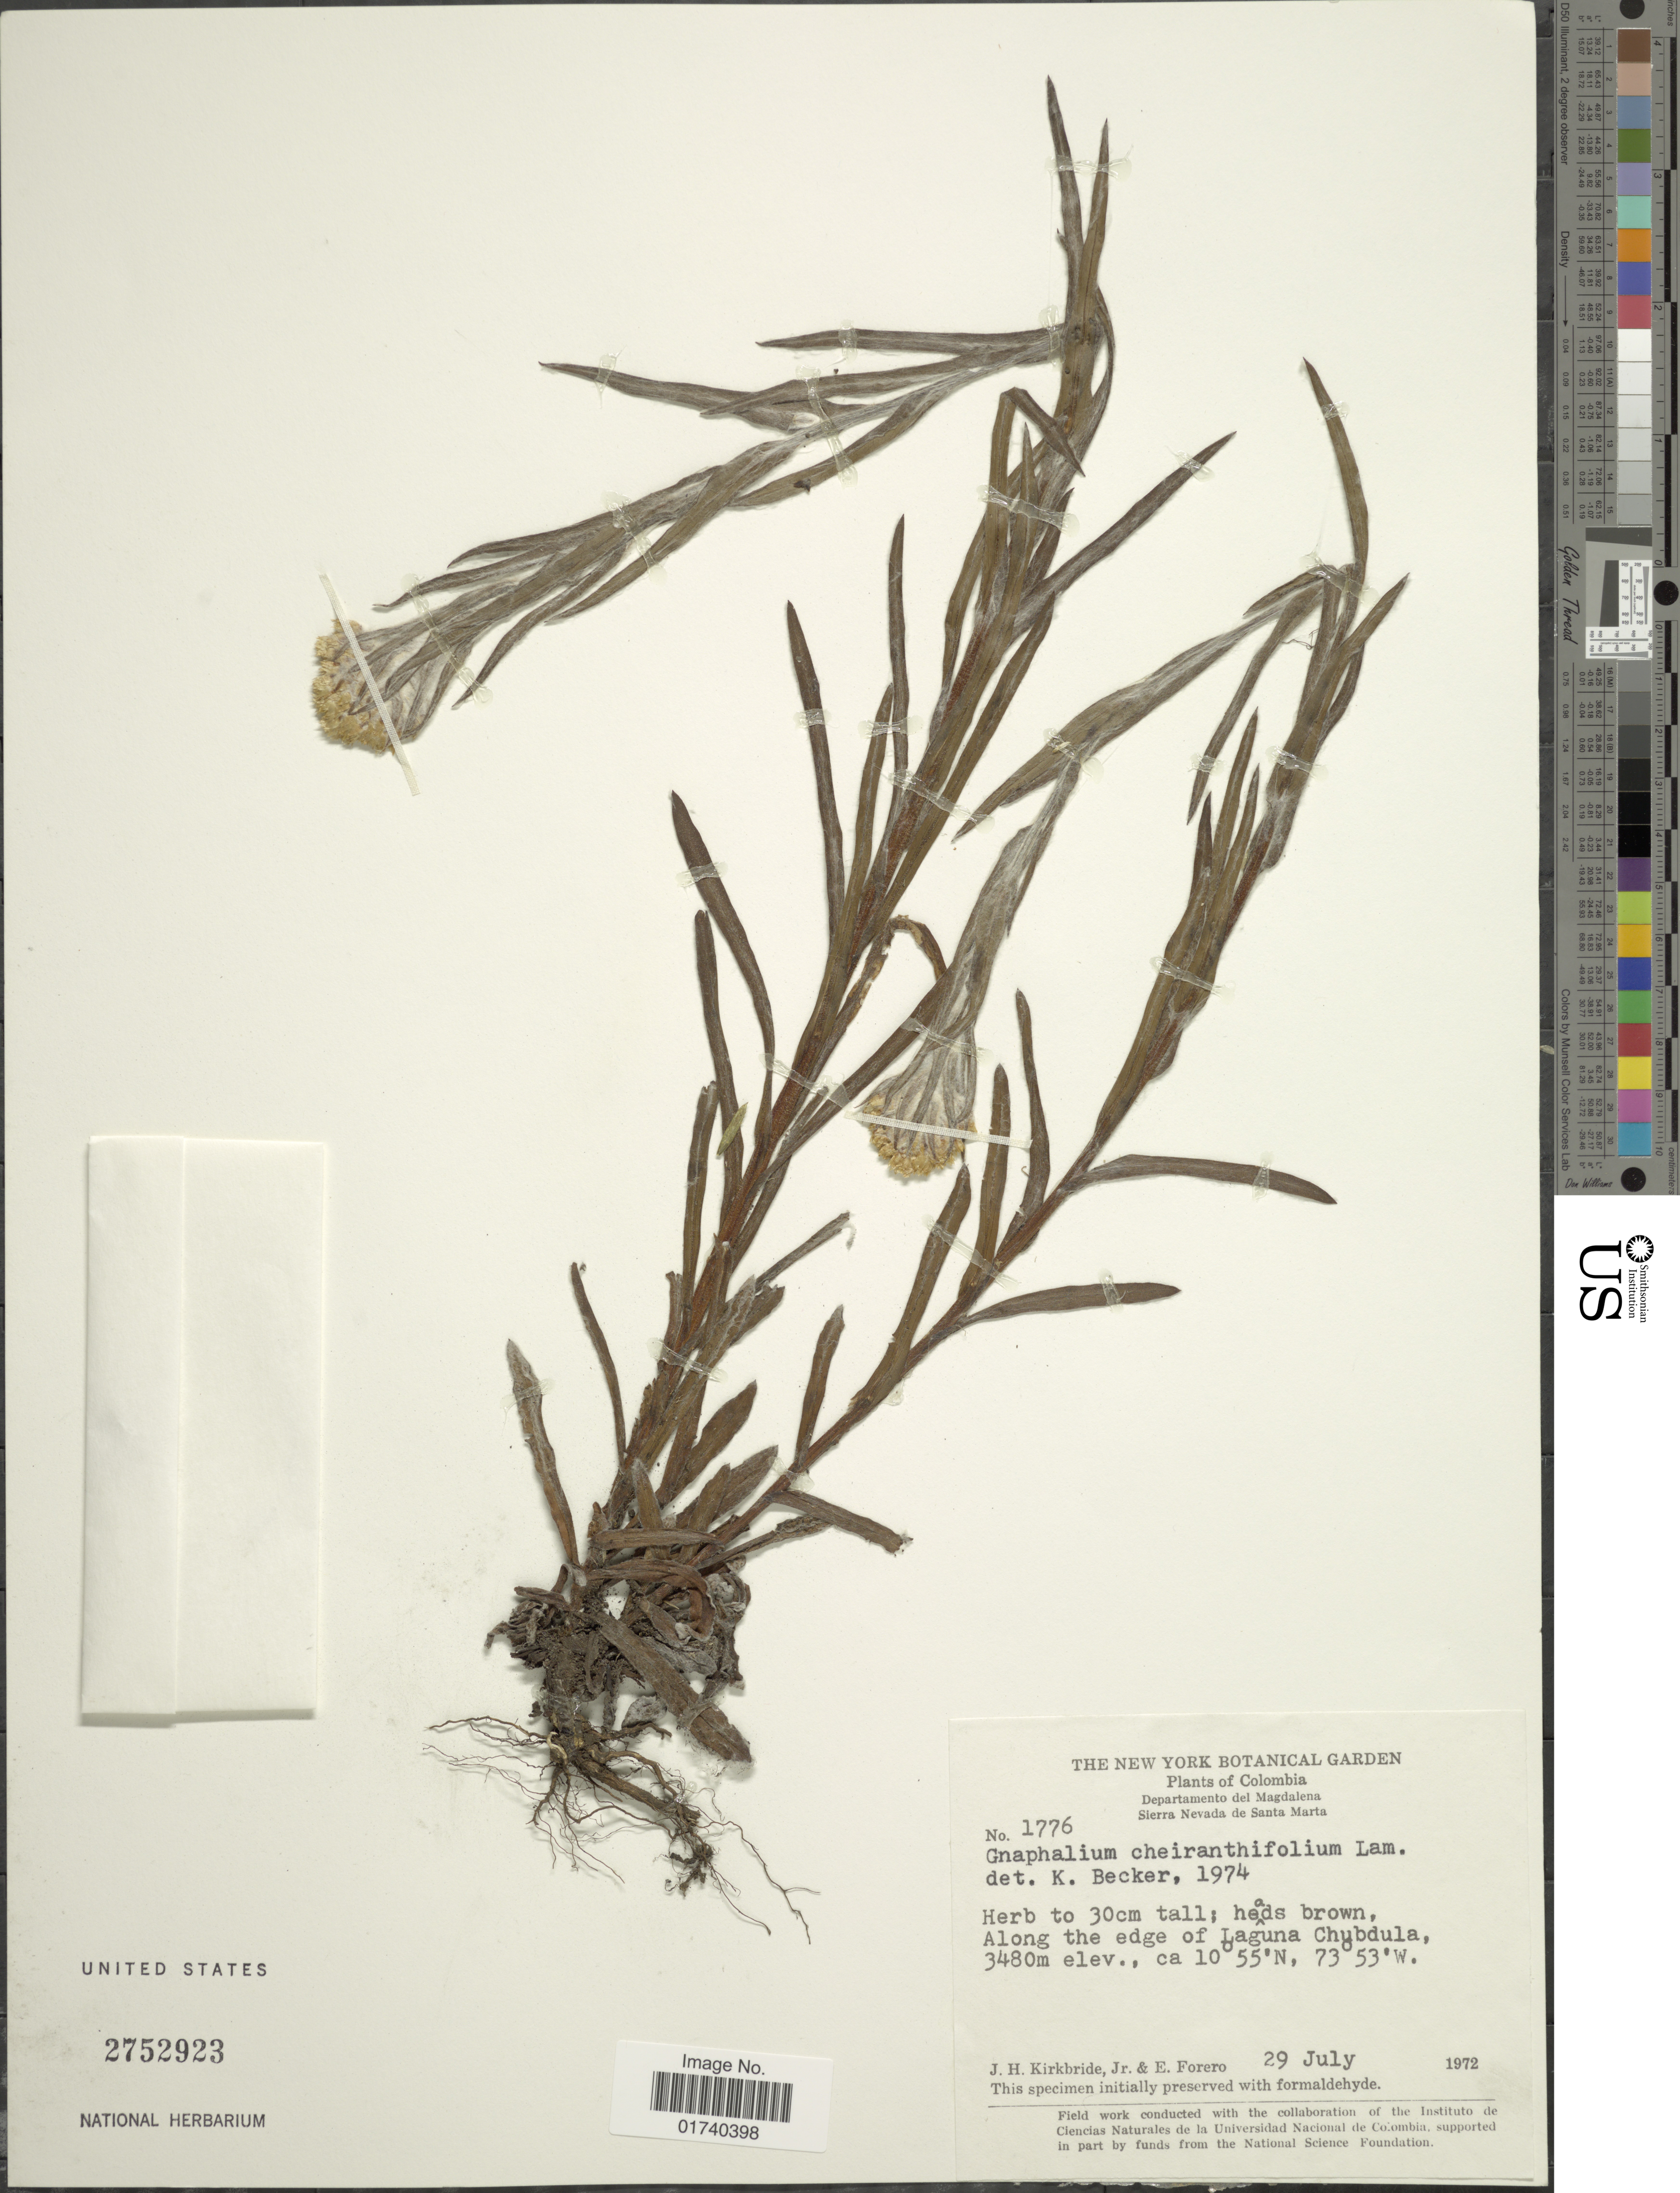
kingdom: Plantae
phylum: Tracheophyta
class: Magnoliopsida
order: Asterales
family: Asteraceae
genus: Pseudognaphalium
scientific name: Pseudognaphalium cheiranthifolium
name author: (Lam.) Hilliard & B.L. Burtt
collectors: J. H. Kirkbride & E. Ferero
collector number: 1776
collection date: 1972-07-29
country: Colombia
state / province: Magdalena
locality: Departemento del Magdalena, Sierrra Nevada de Santa Marta, Along the edge of Laguna Chubdyula.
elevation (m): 3480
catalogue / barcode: US 2752923